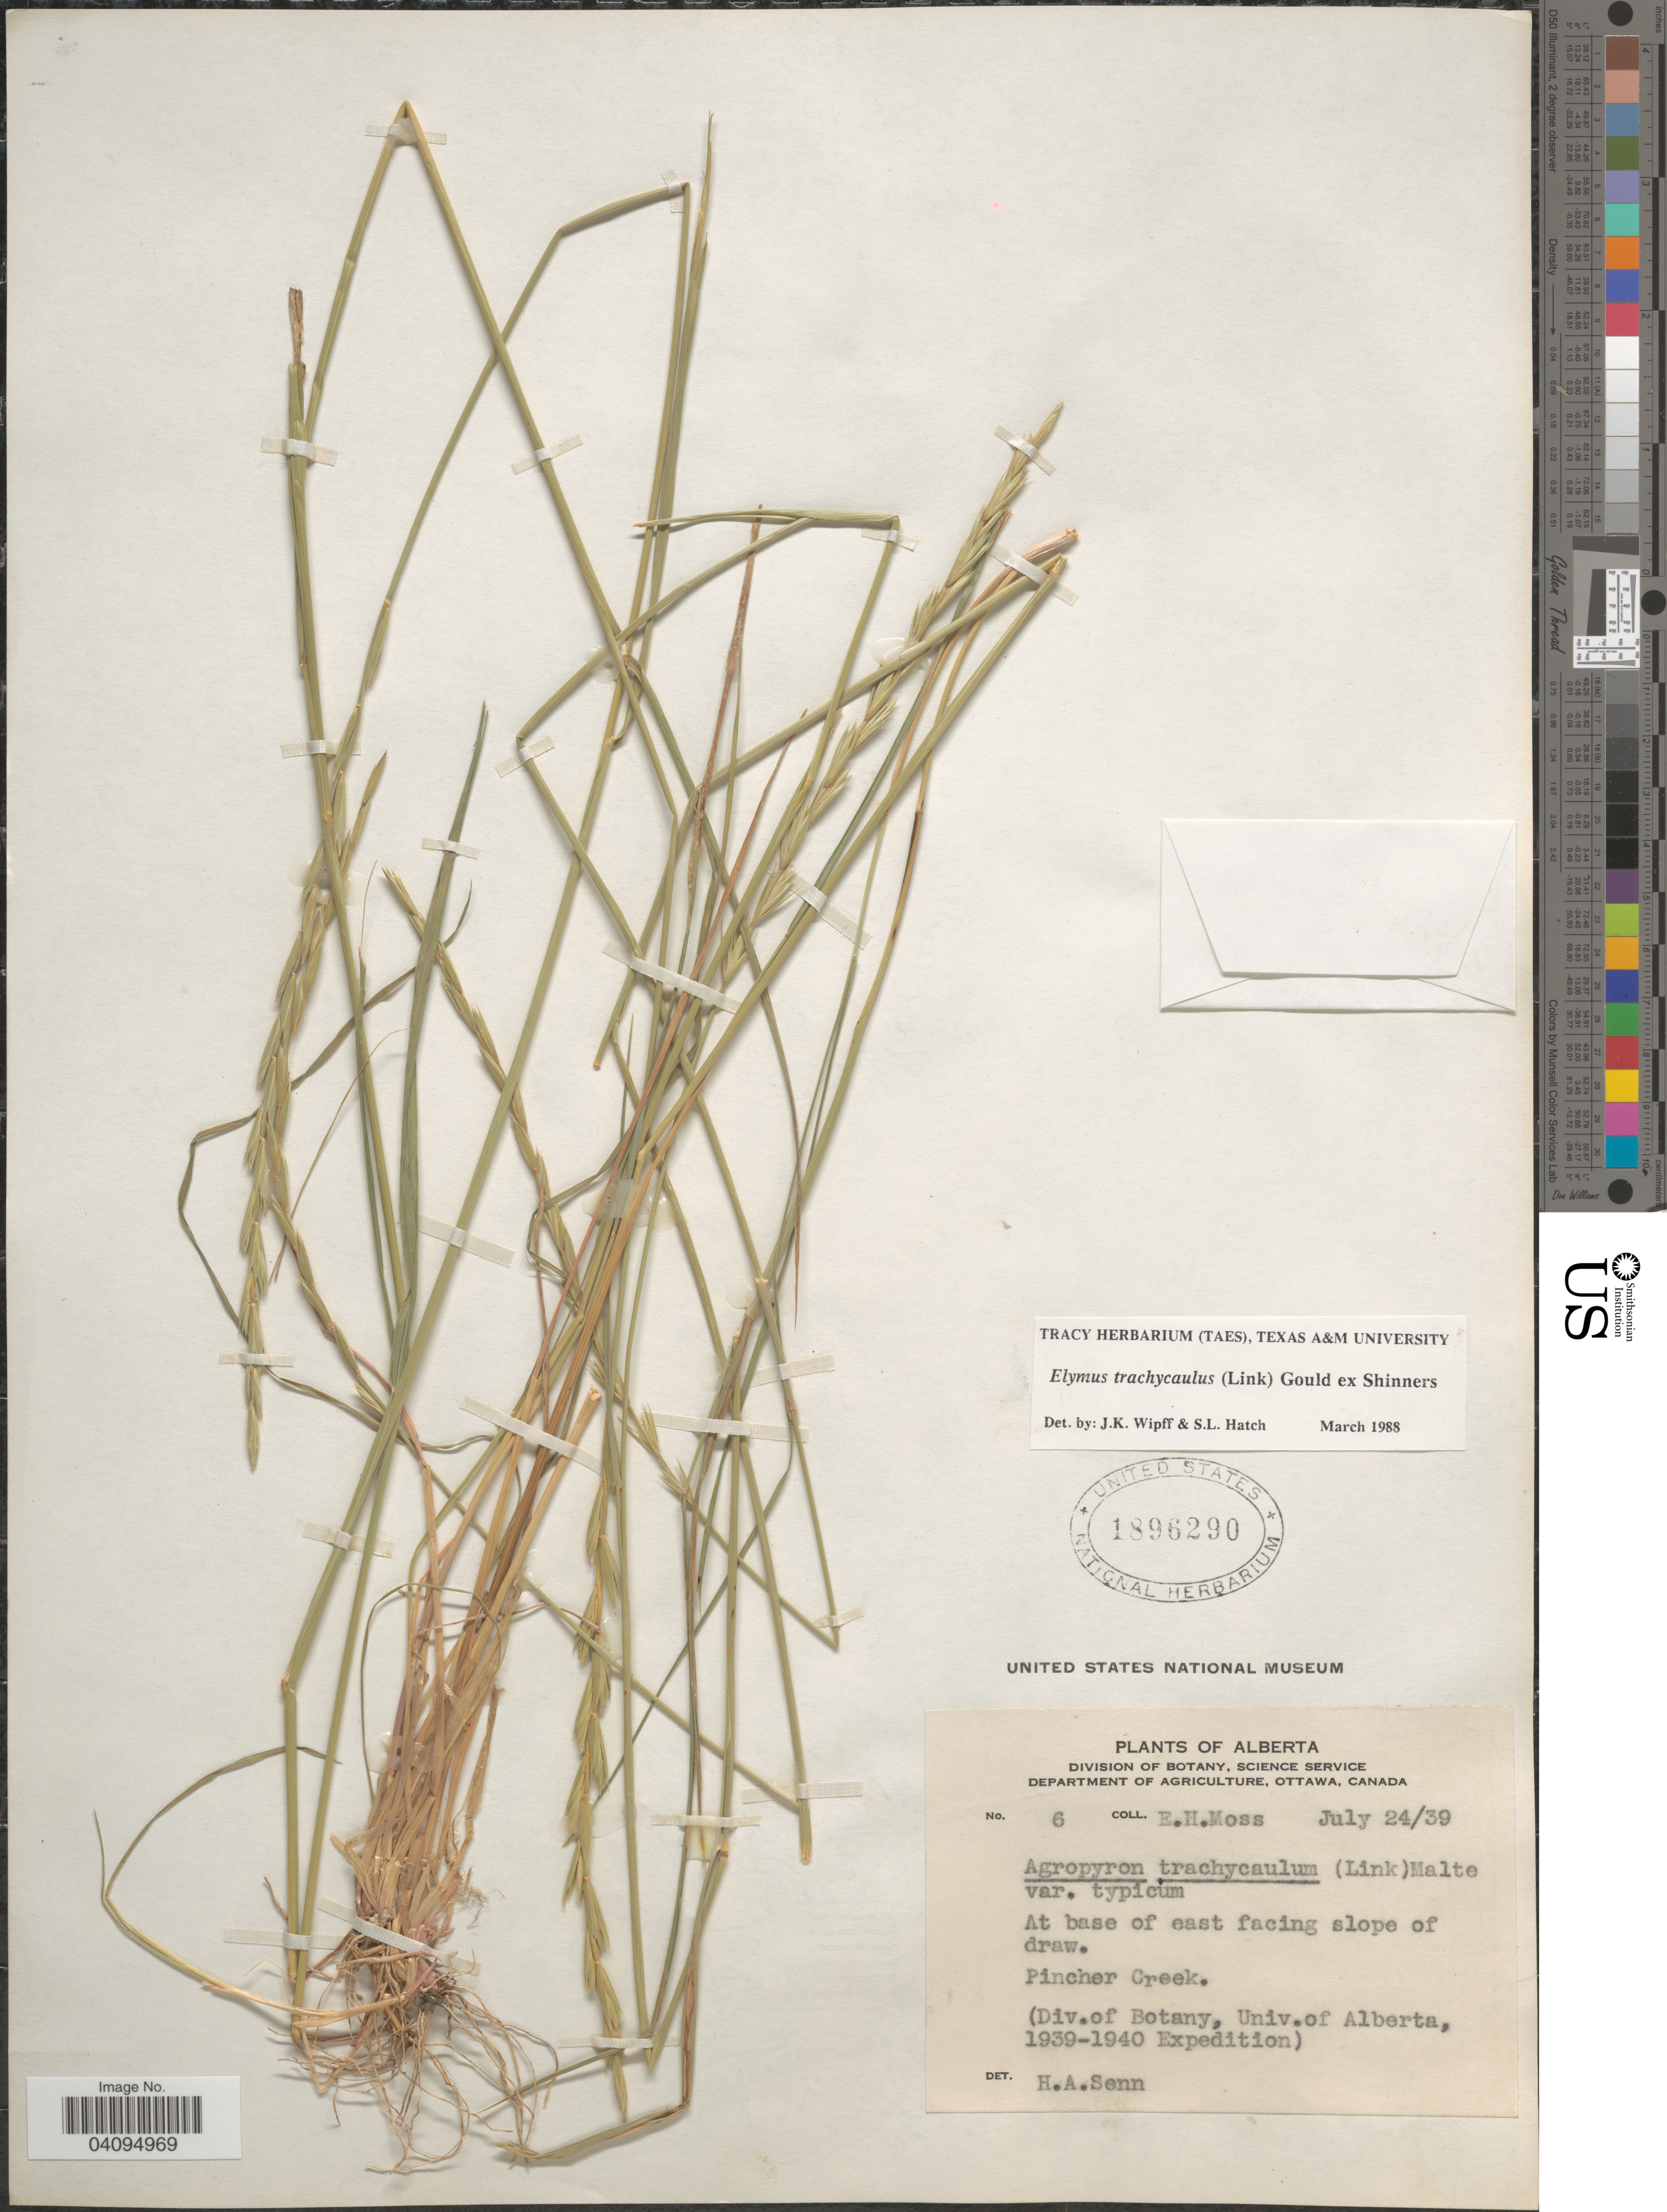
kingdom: Plantae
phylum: Tracheophyta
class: Liliopsida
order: Poales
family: Poaceae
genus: Elymus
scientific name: Elymus trachycaulus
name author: (Link) Gould ex Shinners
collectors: E. Moss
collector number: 6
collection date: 1939-07-24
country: Canada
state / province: Alberta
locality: At base of east facing slope of draw. Pincher Creek. (Div.of Botany, Univ.of Alberta, 1939-1940 Expedition).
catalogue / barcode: US 1896290